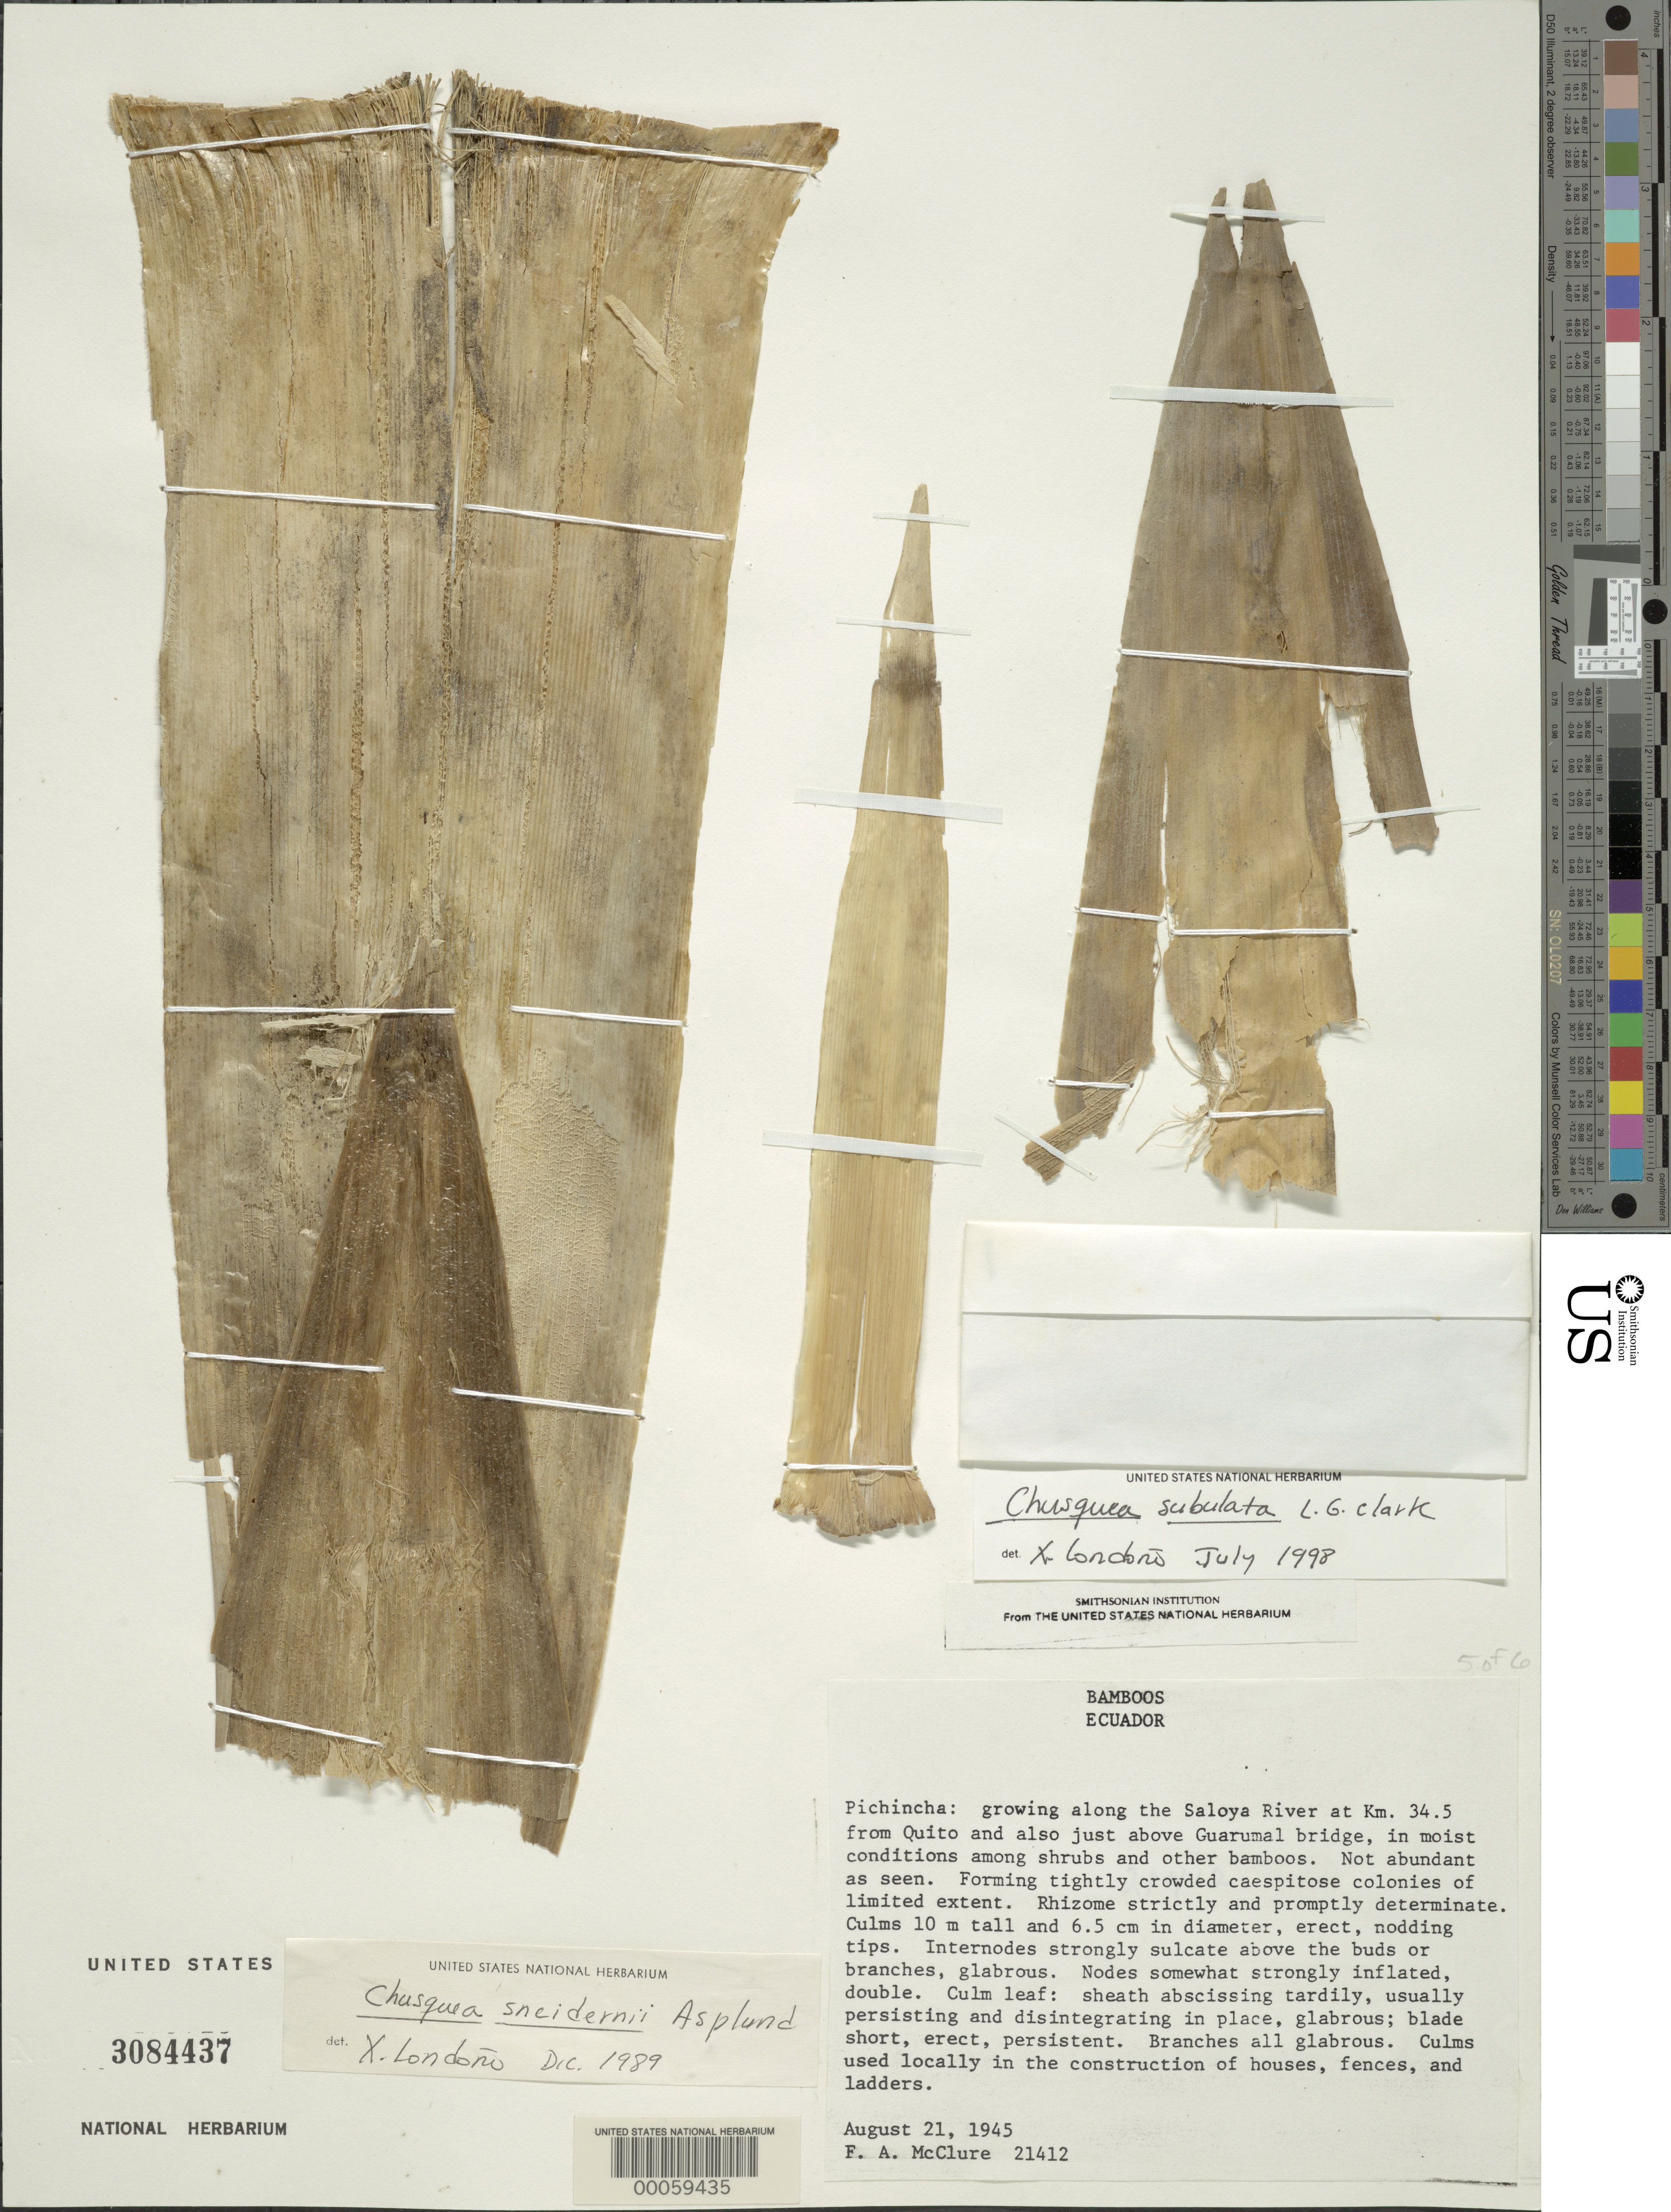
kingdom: Plantae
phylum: Tracheophyta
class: Liliopsida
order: Poales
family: Poaceae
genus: Chusquea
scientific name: Chusquea subulata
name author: L.G. Clark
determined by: Londoño, X., (TULV), Jardin Botanico "Juan Maria Cespedes"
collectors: F. A. McClure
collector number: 21412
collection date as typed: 21 Aug 1945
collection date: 1945-08-21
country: Ecuador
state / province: Pichincha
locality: Saloya River at km 34.5 from quito and above guarumal bridge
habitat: Along river, in moist conditions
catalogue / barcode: US 3084437